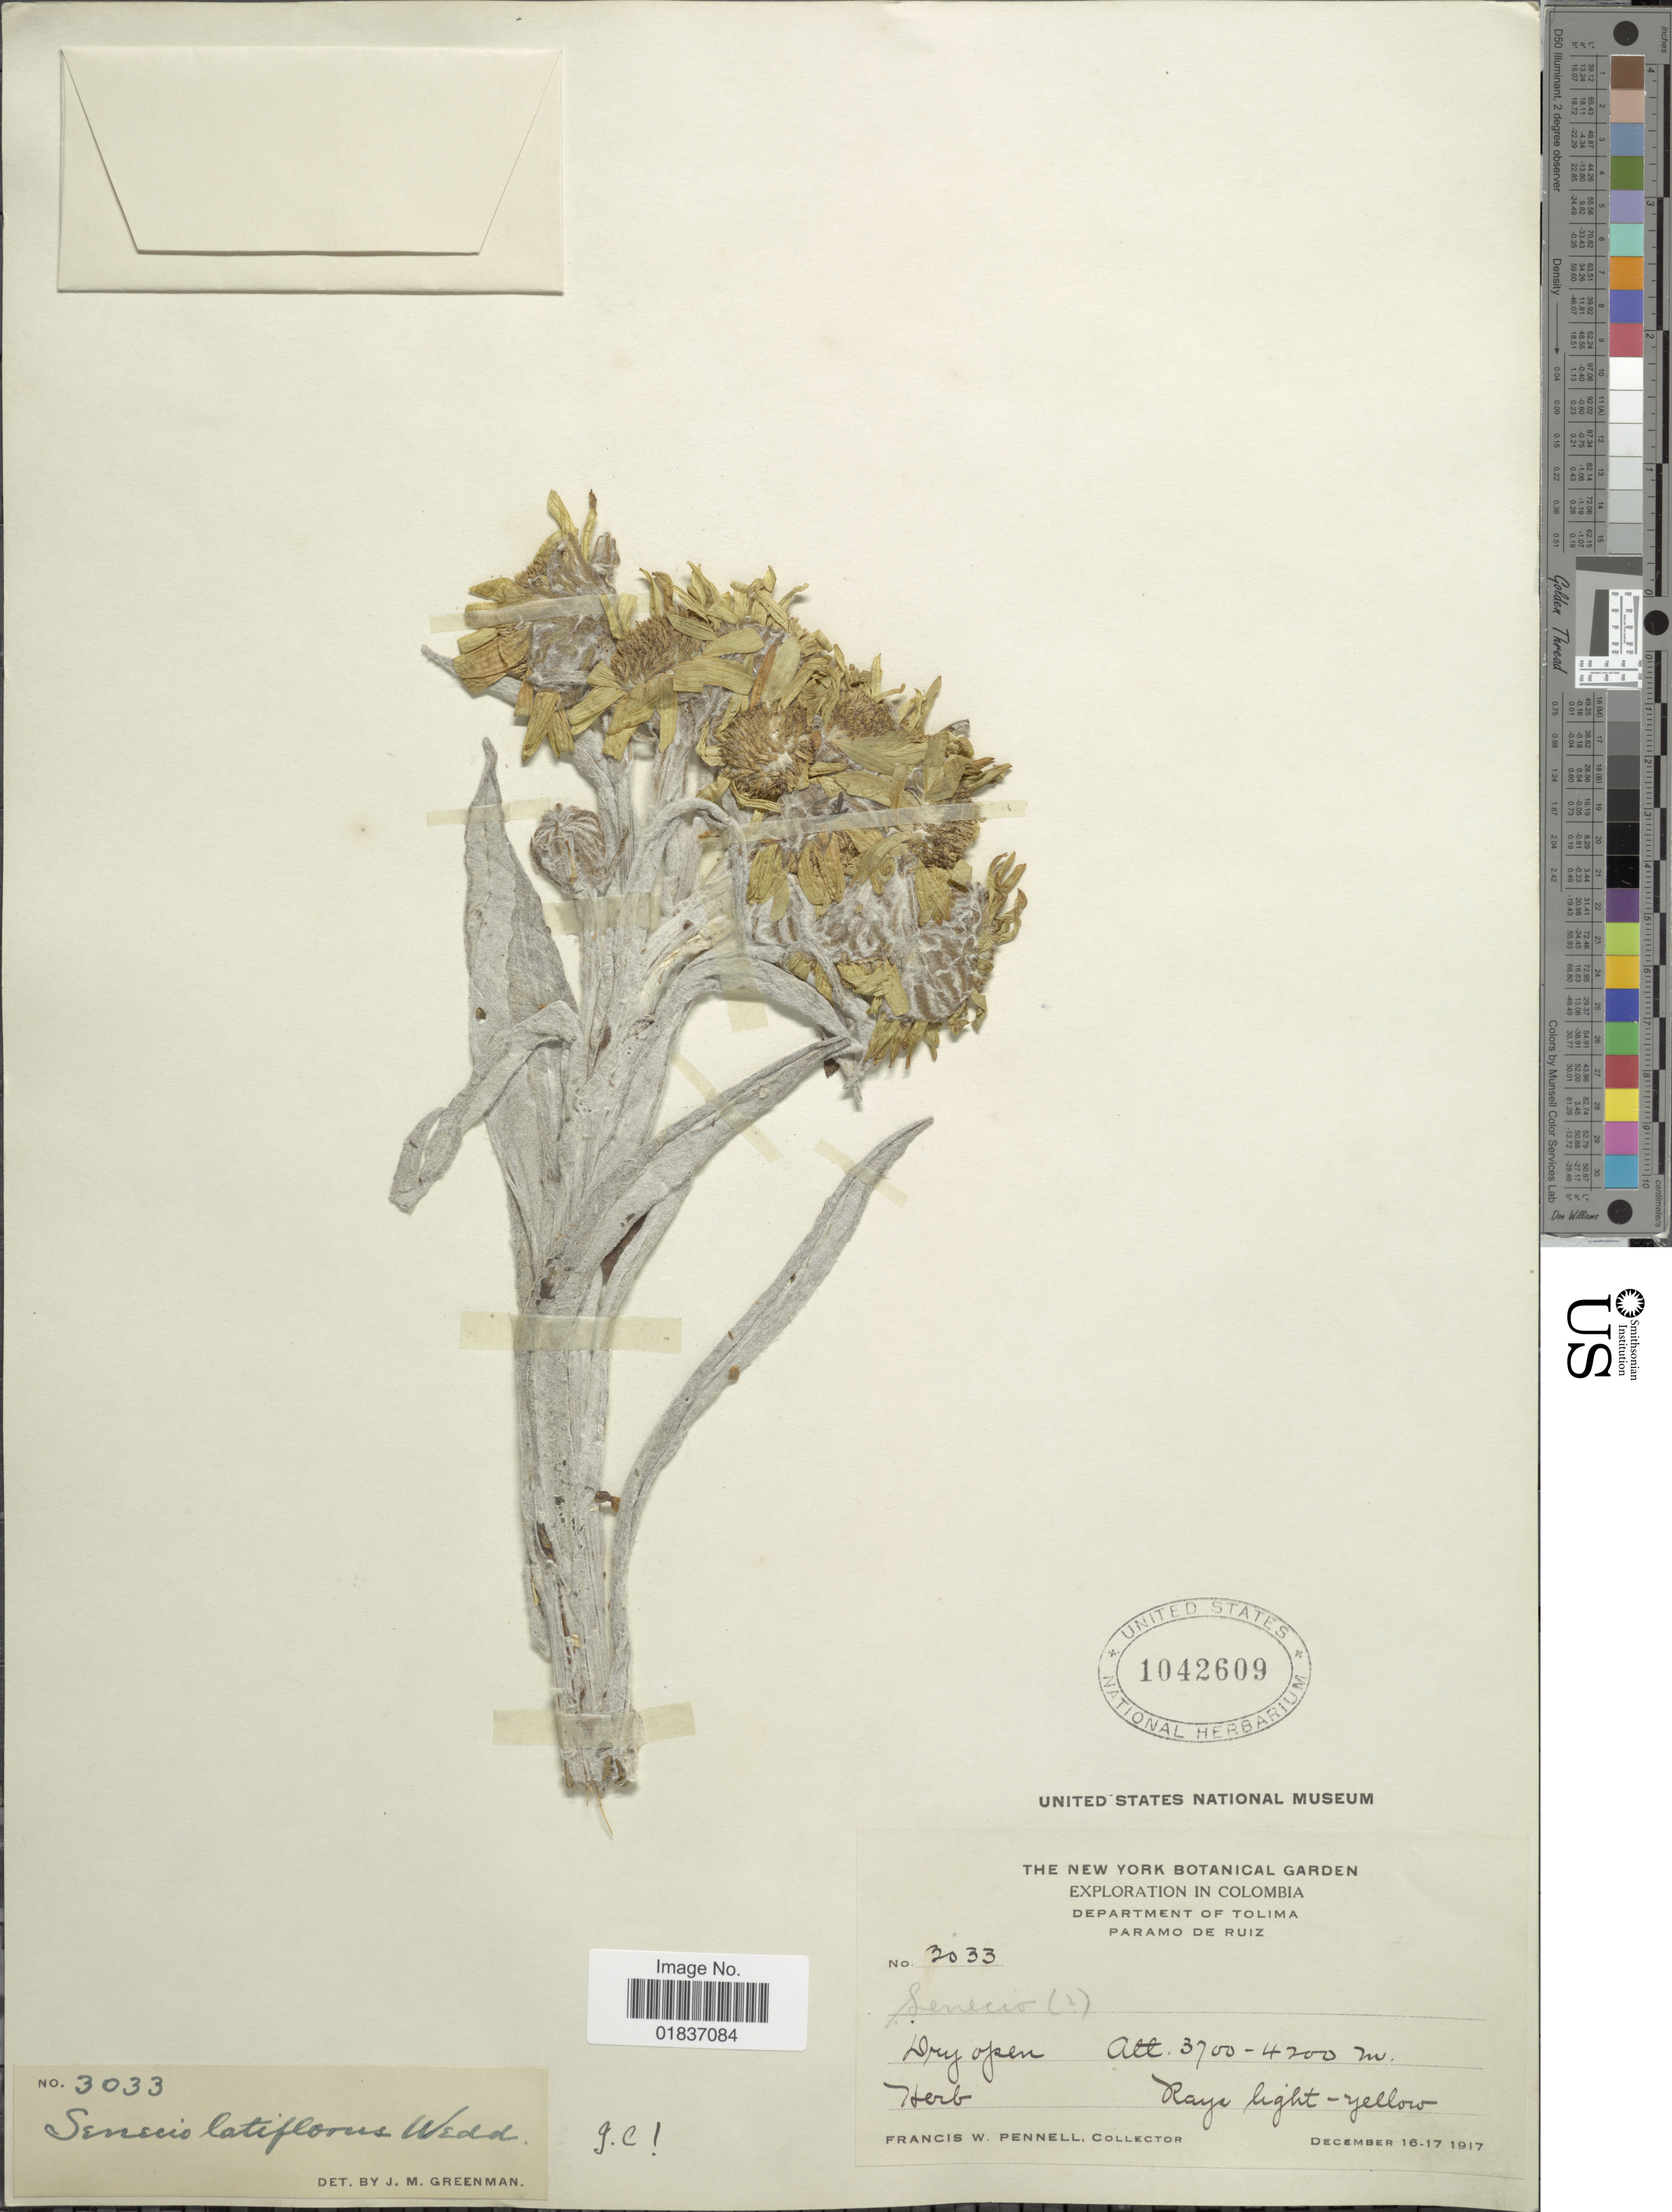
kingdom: Plantae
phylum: Tracheophyta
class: Magnoliopsida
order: Asterales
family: Asteraceae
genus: Senecio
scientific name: Senecio latiflorus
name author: Wedd.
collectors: F. W. Pennell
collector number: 3033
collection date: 1917-12-16/1917-12-17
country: Colombia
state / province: Tolima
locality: Department of Tolima. Paramo de Ruiz.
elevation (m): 3700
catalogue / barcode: US 1042609